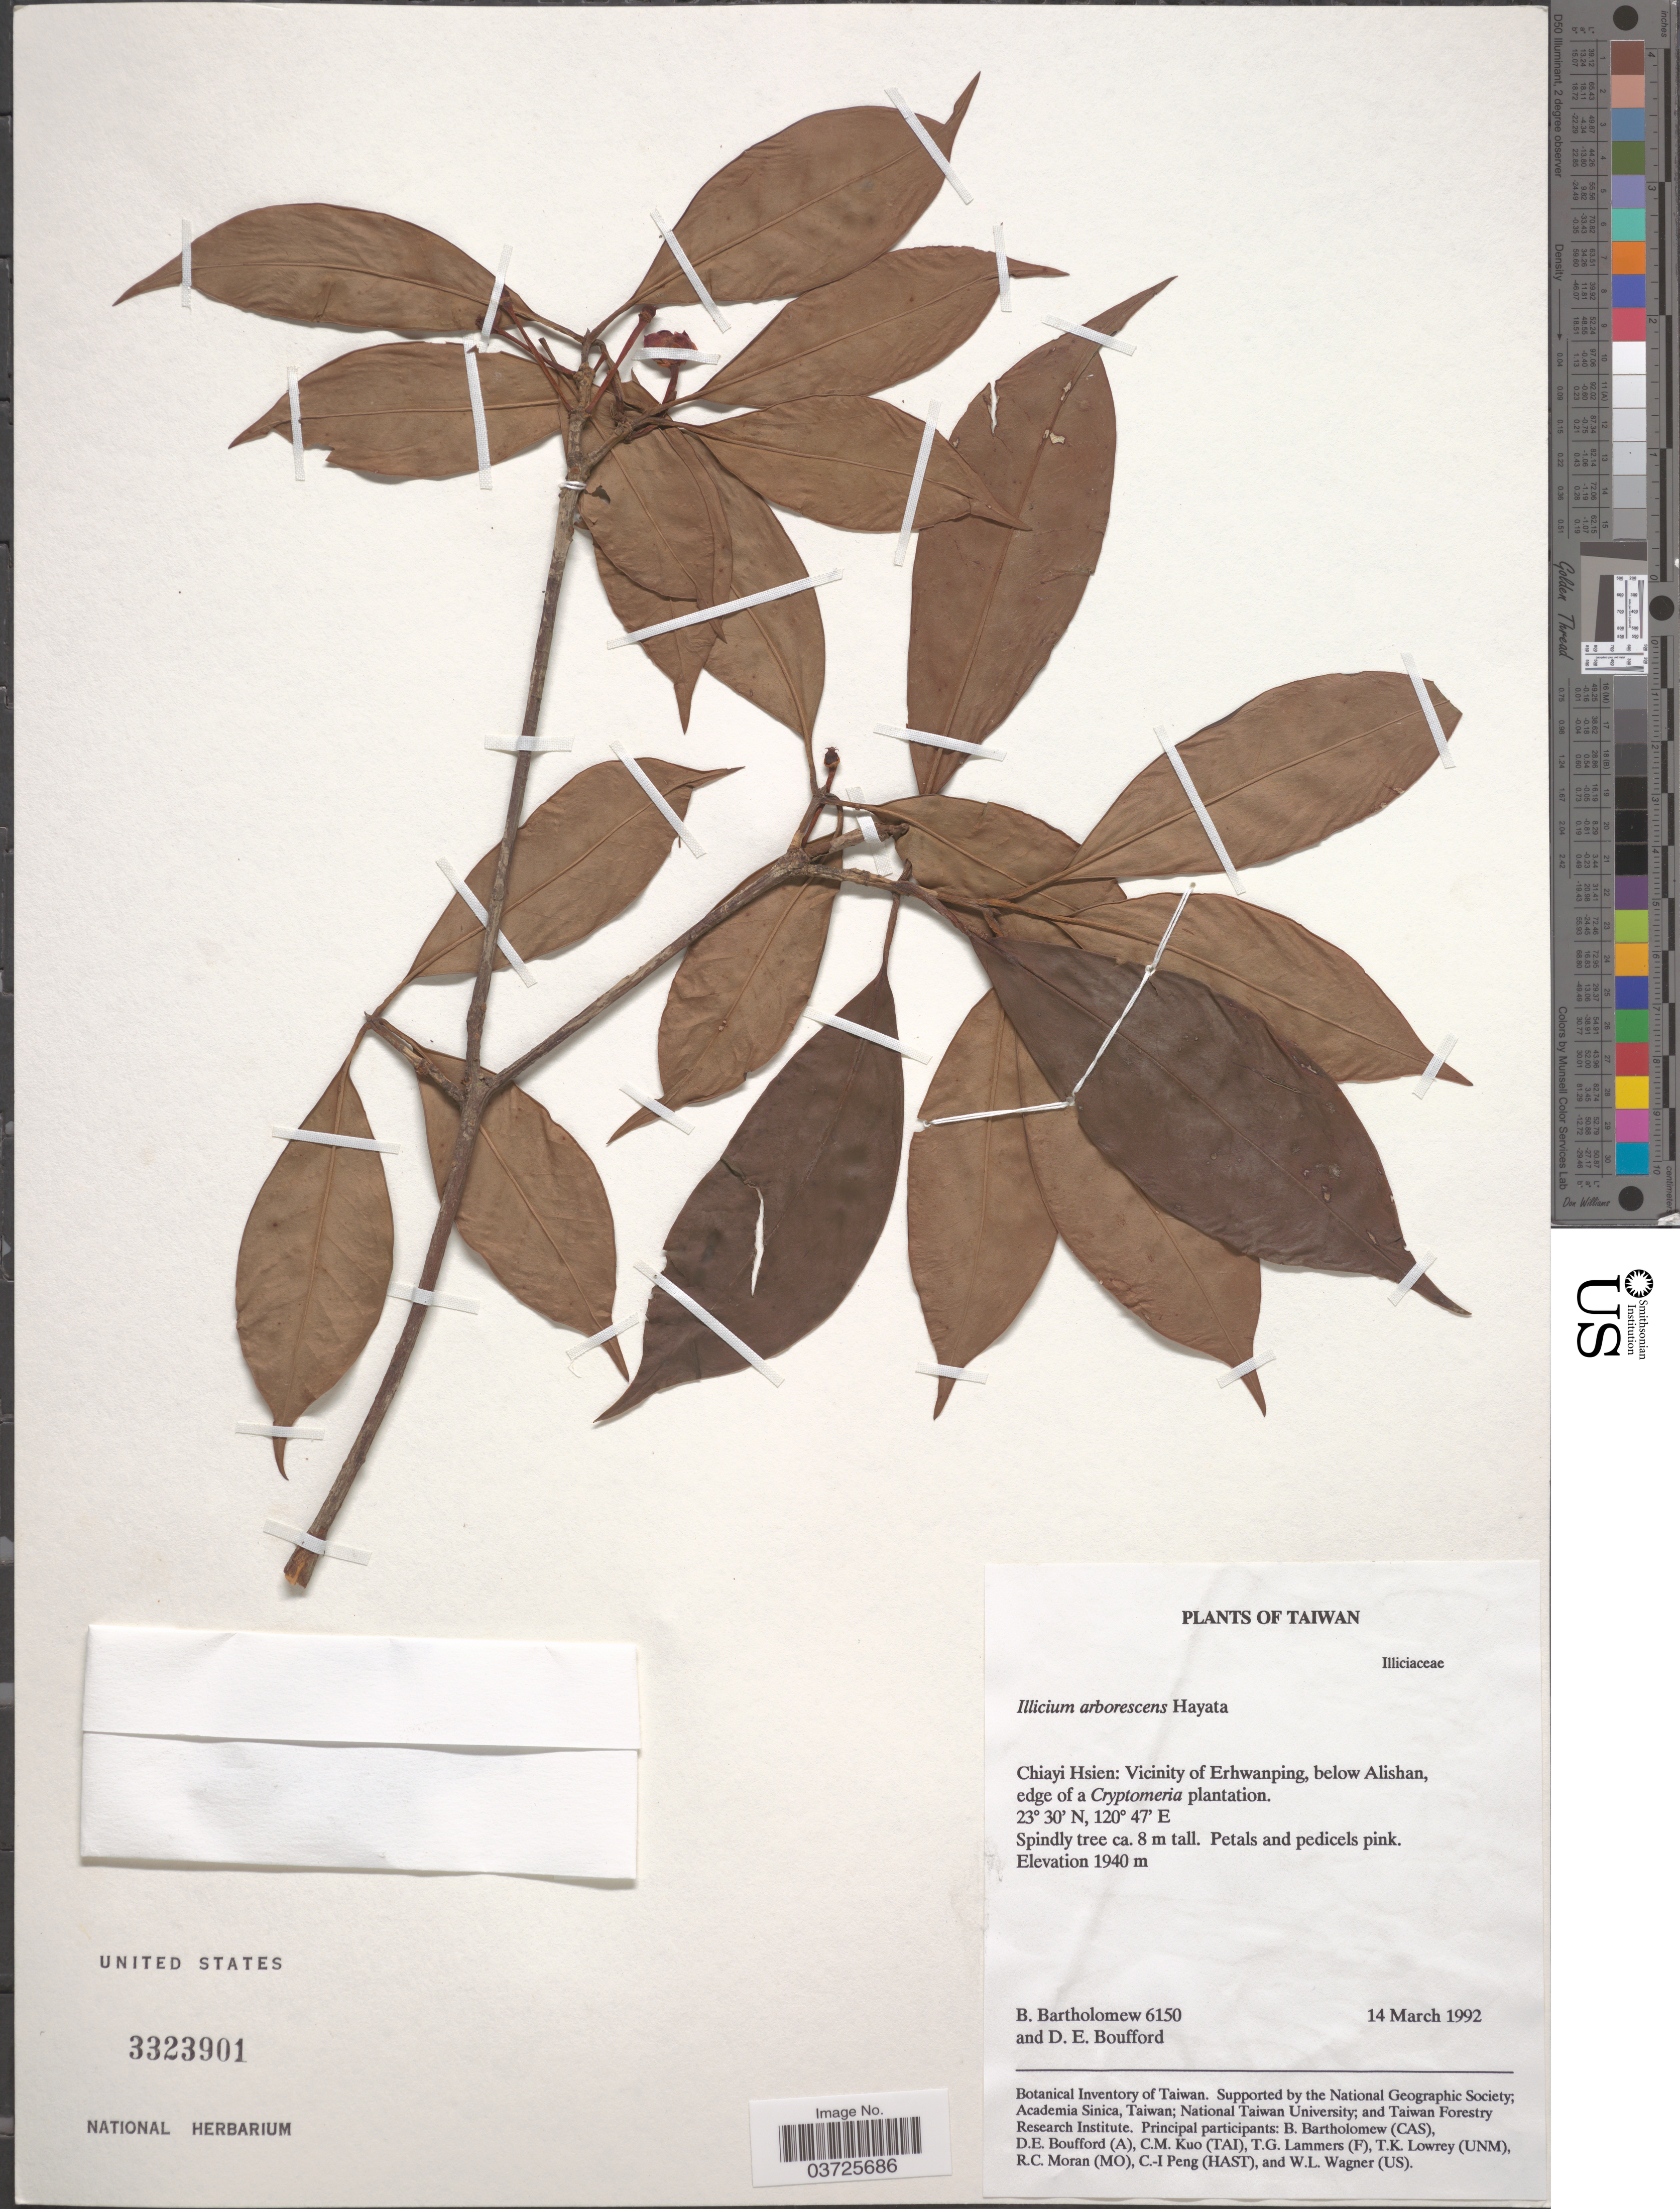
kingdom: Plantae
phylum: Tracheophyta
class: Magnoliopsida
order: Austrobaileyales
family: Schisandraceae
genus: Illicium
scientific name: Illicium arborescens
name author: Hayata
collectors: B. Bartholomew & D. E. Boufford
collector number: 6150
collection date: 1992-03-14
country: Taiwan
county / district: Chiayi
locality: Chiayi Hsien: Vicinity of Erhwanping, below Alishan, edge of a Cryptomeria plantation.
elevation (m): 1940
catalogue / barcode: US 3323901